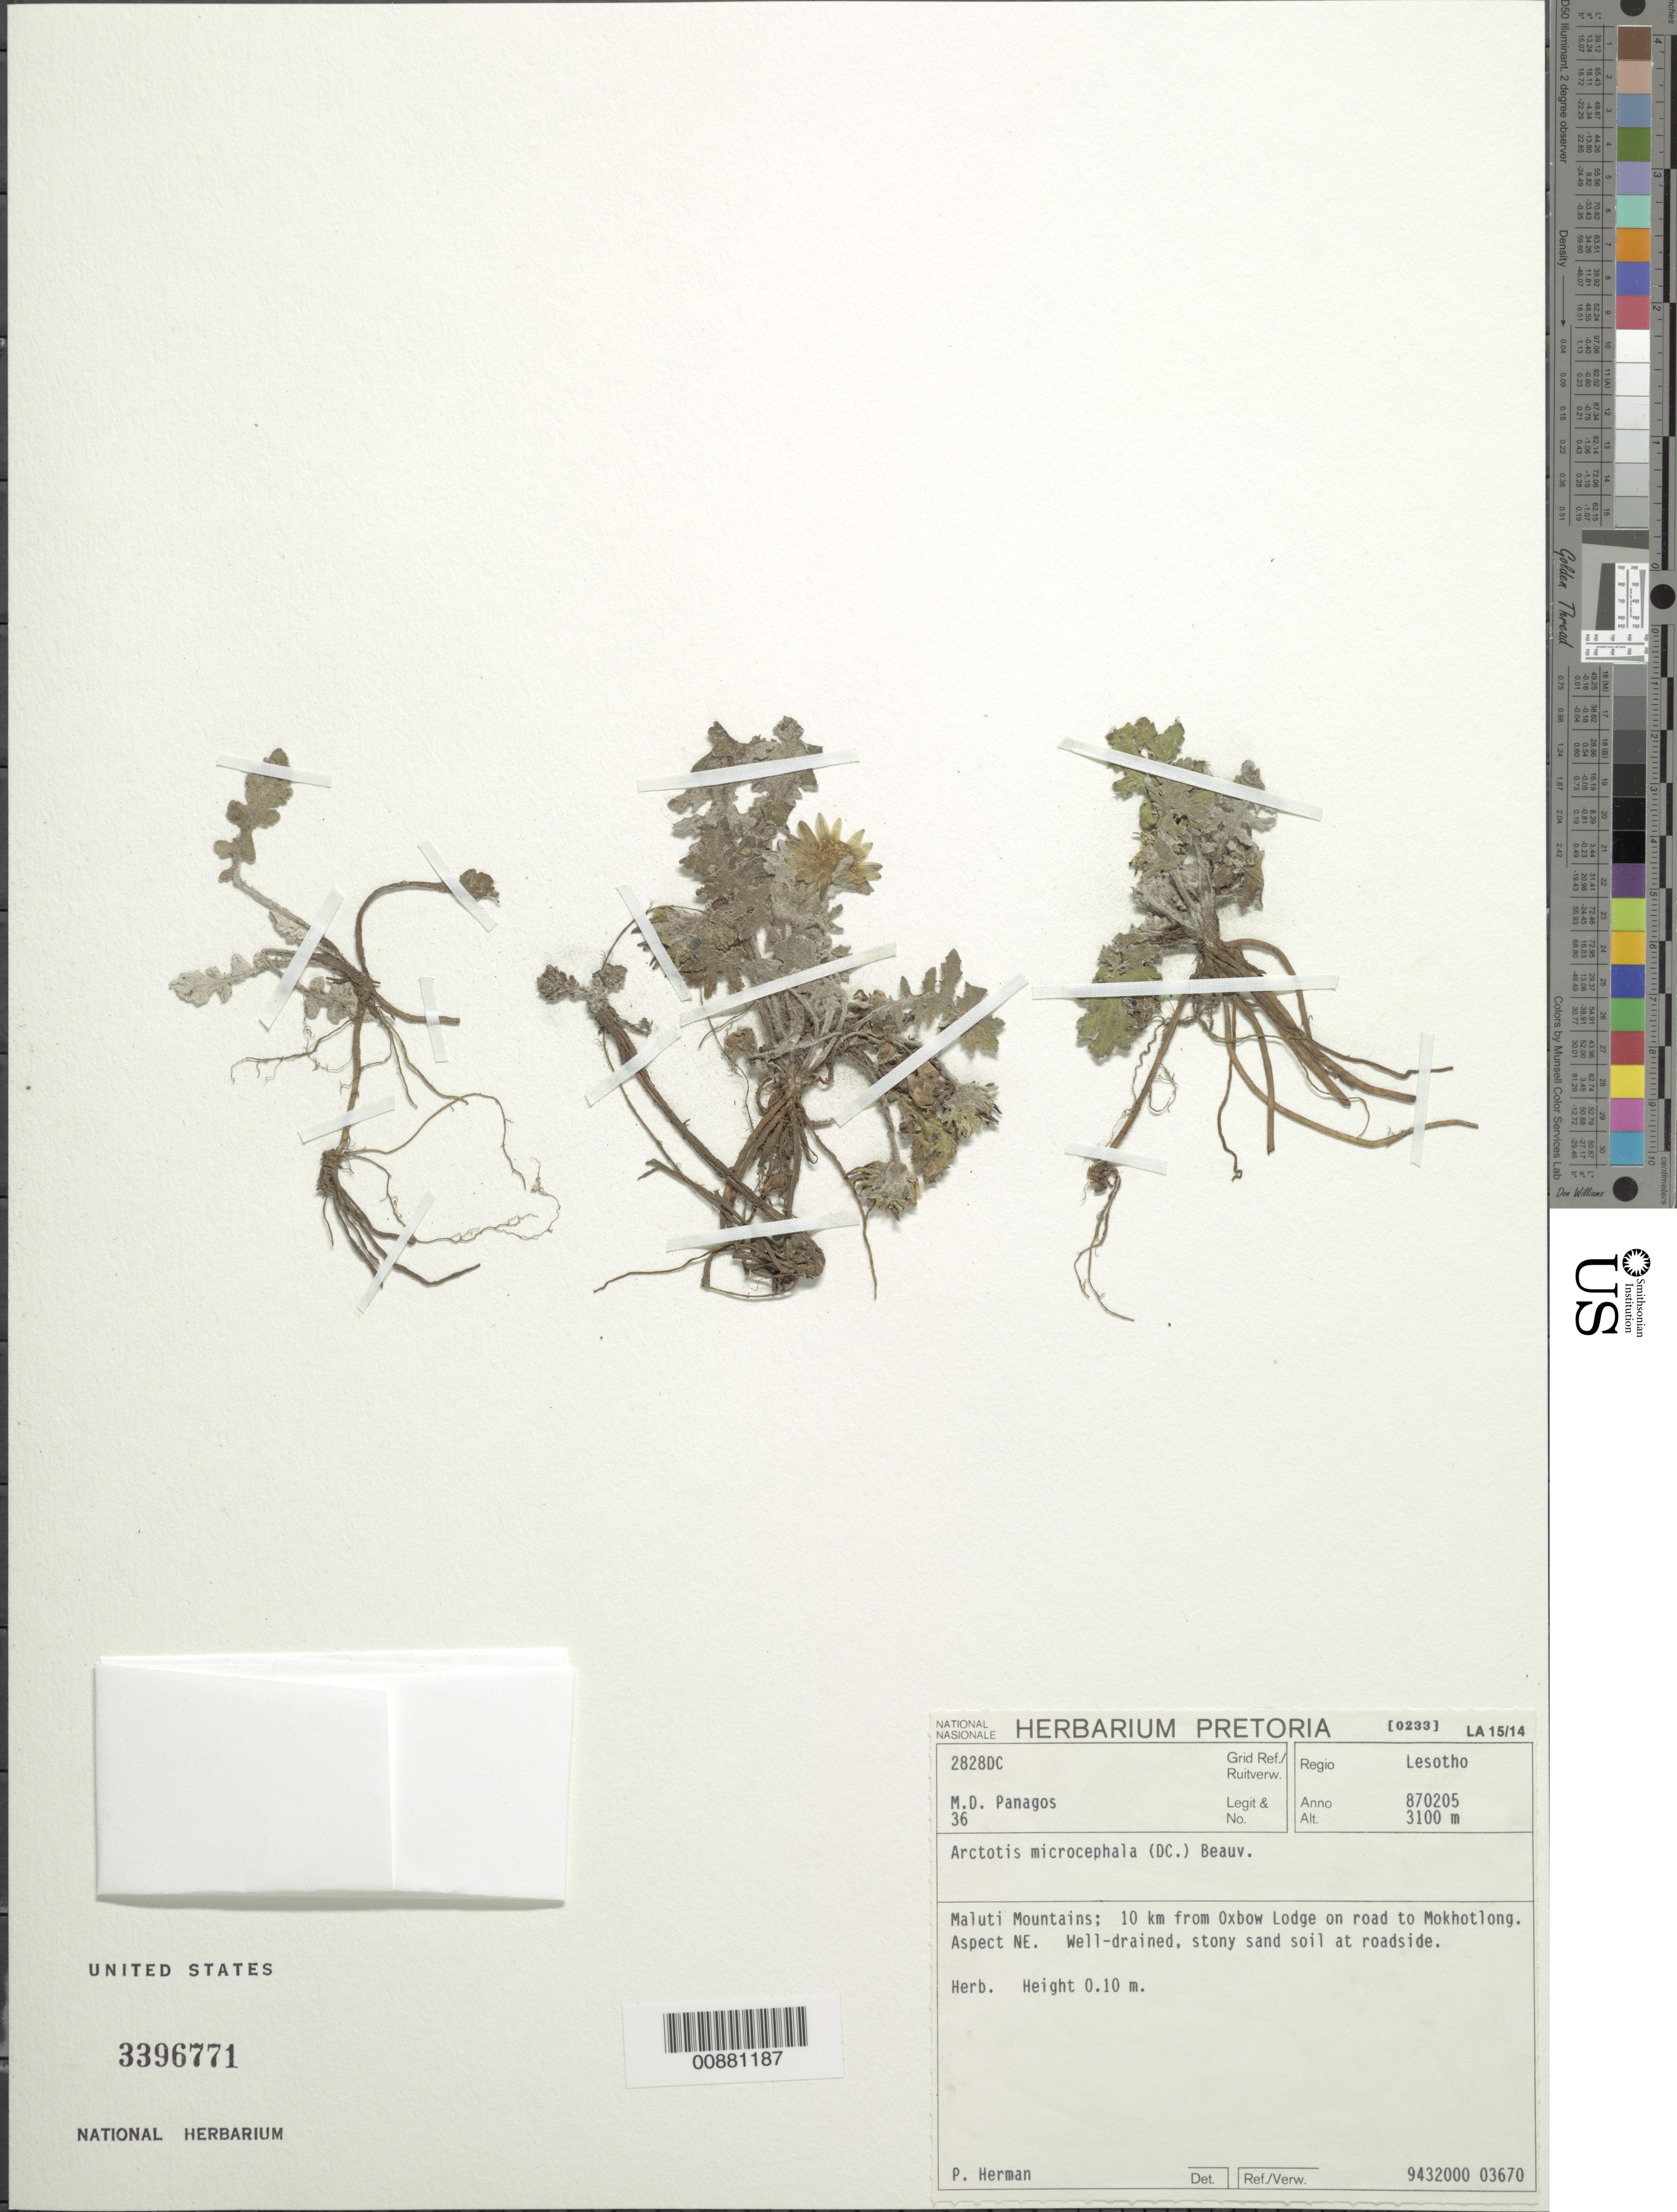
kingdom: Plantae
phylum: Tracheophyta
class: Magnoliopsida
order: Asterales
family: Asteraceae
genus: Arctotis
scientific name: Arctotis microcephala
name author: (DC.) P. Beauv.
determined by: Herman, P. P. J.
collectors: M. Panagos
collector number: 36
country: Lesotho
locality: Maluti Mountains: 10 km from Oxbow Lodge on road to Mokhotlong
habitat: Well-drained, stony sand soil at roadside, aspect NE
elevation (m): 3100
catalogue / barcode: US 3396771